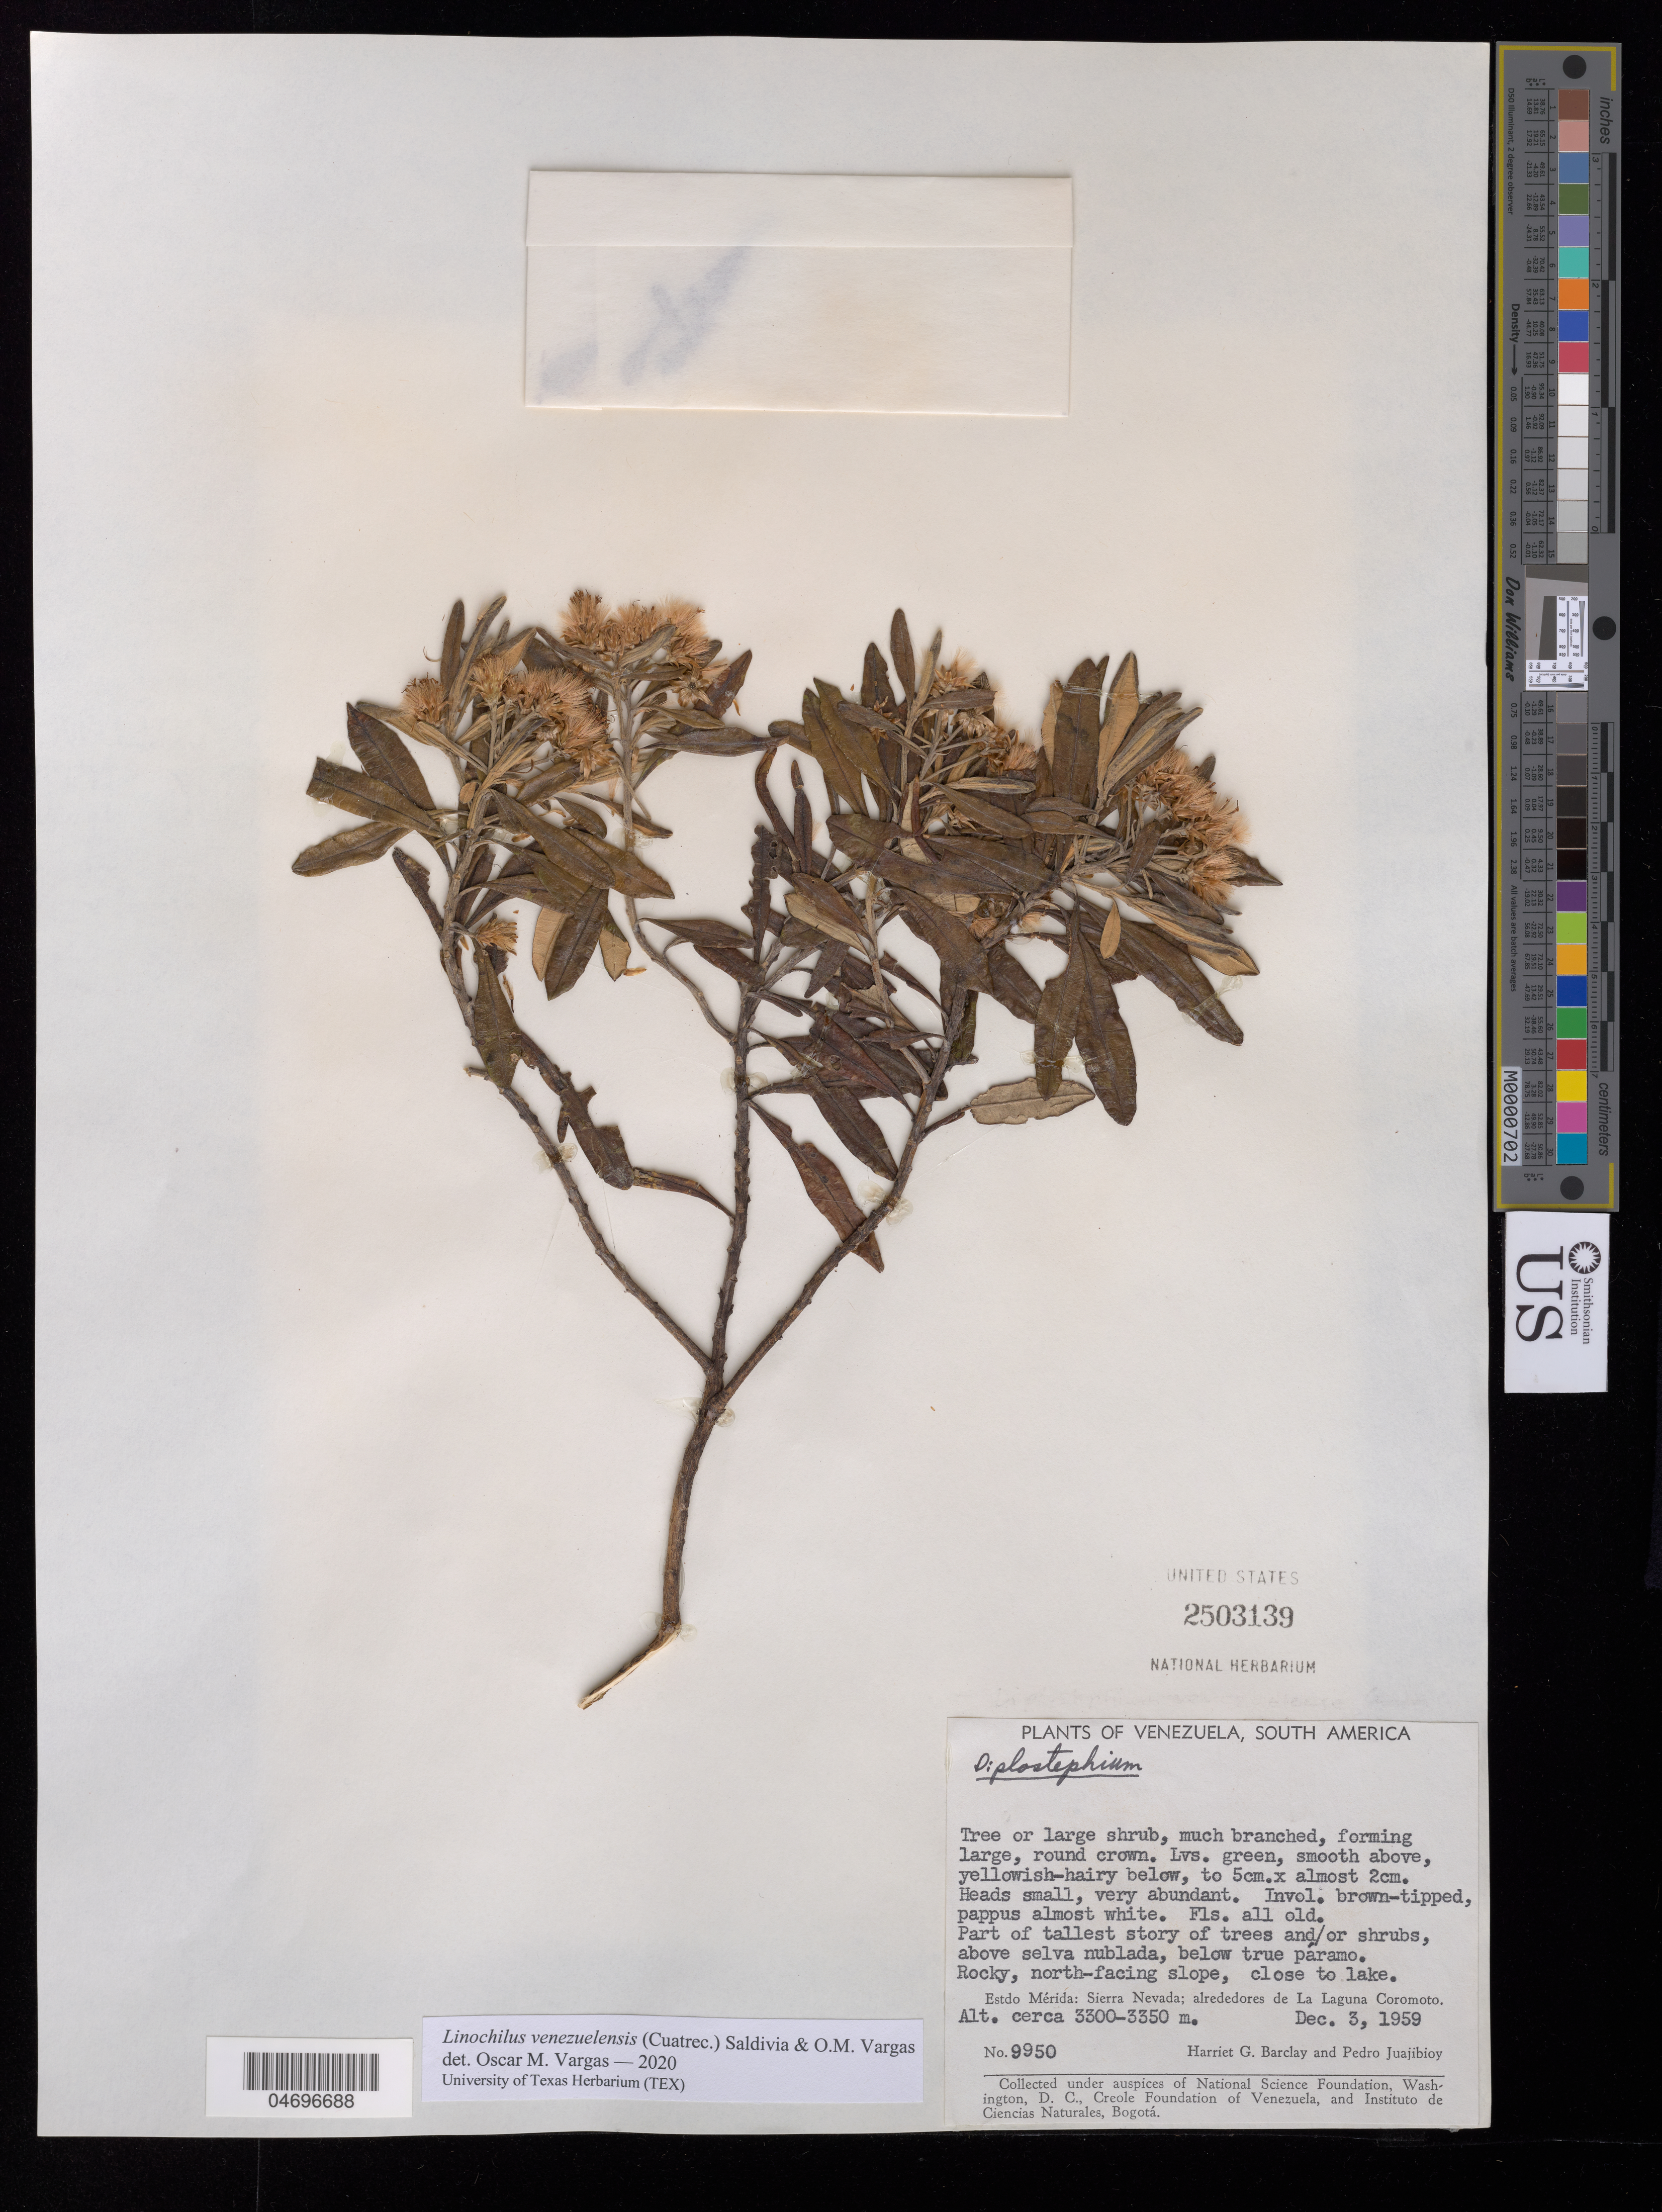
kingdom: Plantae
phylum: Tracheophyta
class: Magnoliopsida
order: Asterales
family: Asteraceae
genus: Linochilus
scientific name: Linochilus venezuelensis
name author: (Cuatrec.) Saldivia & O.M. Vargas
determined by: Vargas, Oscar M.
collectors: H. G. Barclay & P. Juajibioy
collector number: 9950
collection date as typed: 03 Dec 1959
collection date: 1959-12-03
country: Venezuela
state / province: Mérida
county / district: Libertador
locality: Alrededores de La Laguna Coromoto. Coromoto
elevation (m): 3300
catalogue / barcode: US 2503139